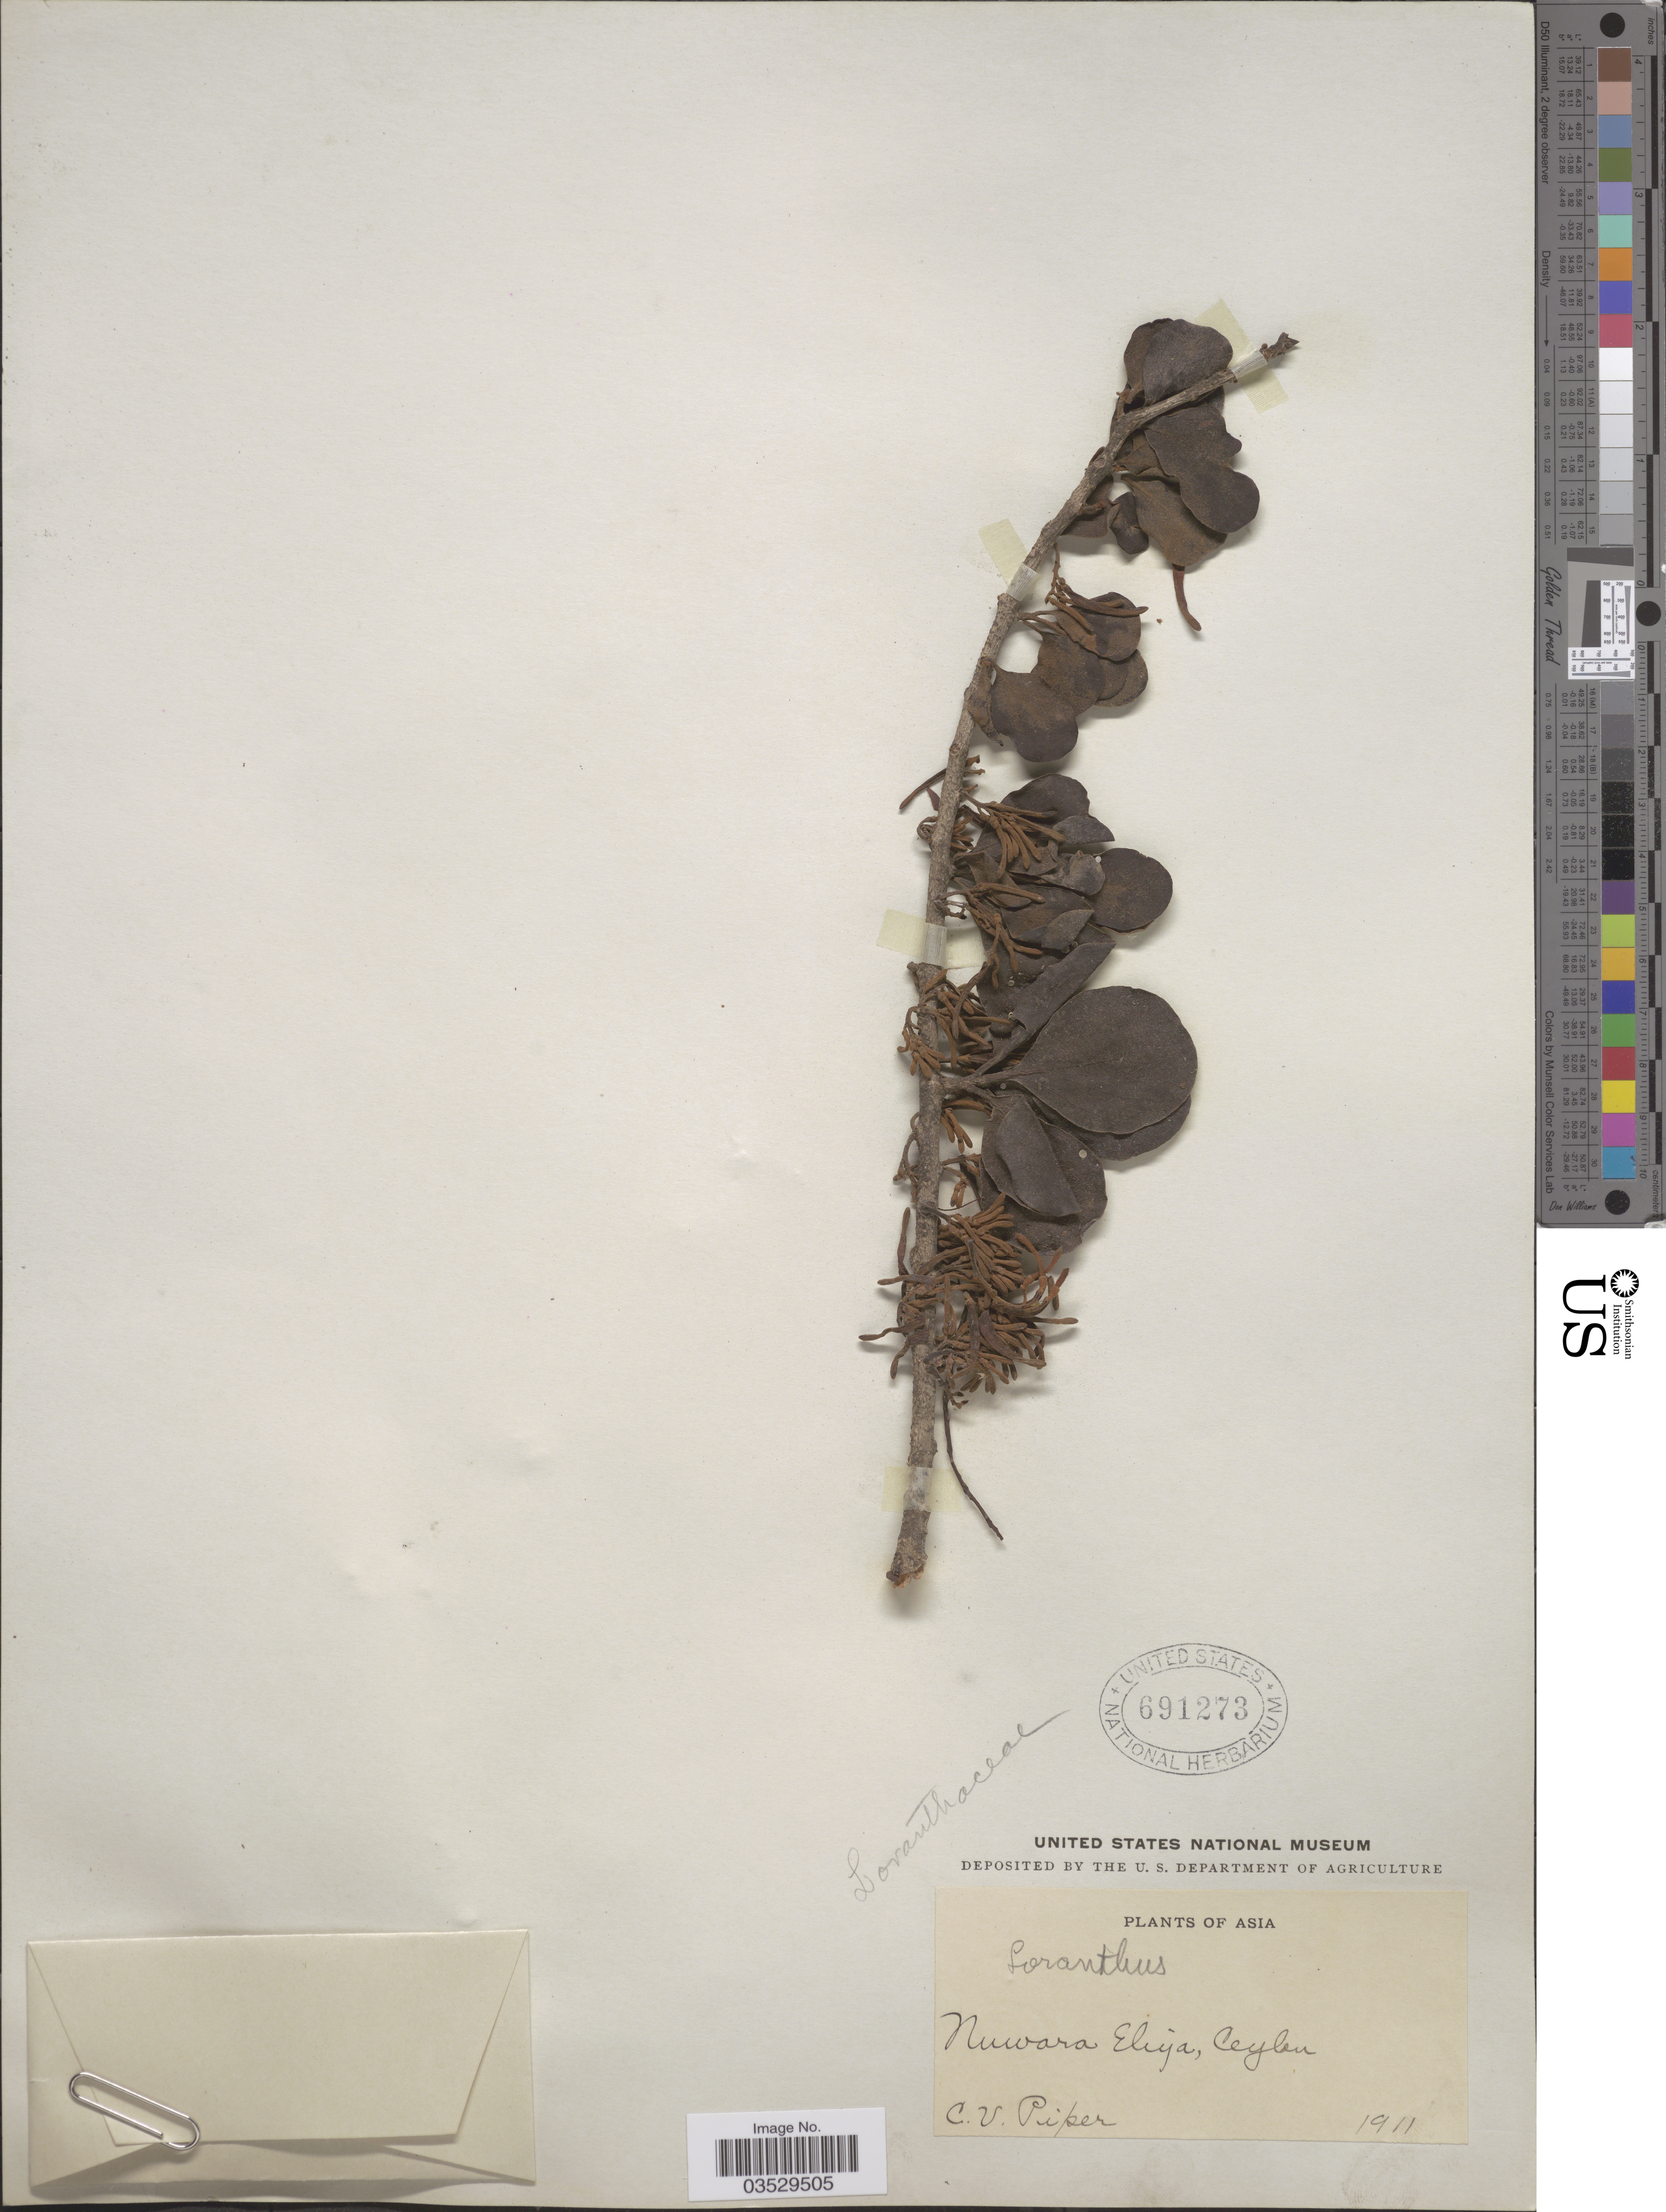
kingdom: Plantae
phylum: Tracheophyta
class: Magnoliopsida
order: Santalales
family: Loranthaceae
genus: Scurrula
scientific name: Scurrula sp.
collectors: C. V. Piper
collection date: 1911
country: Sri Lanka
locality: Asia. Nuwara Eliya, Ceylon.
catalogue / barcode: US 691273